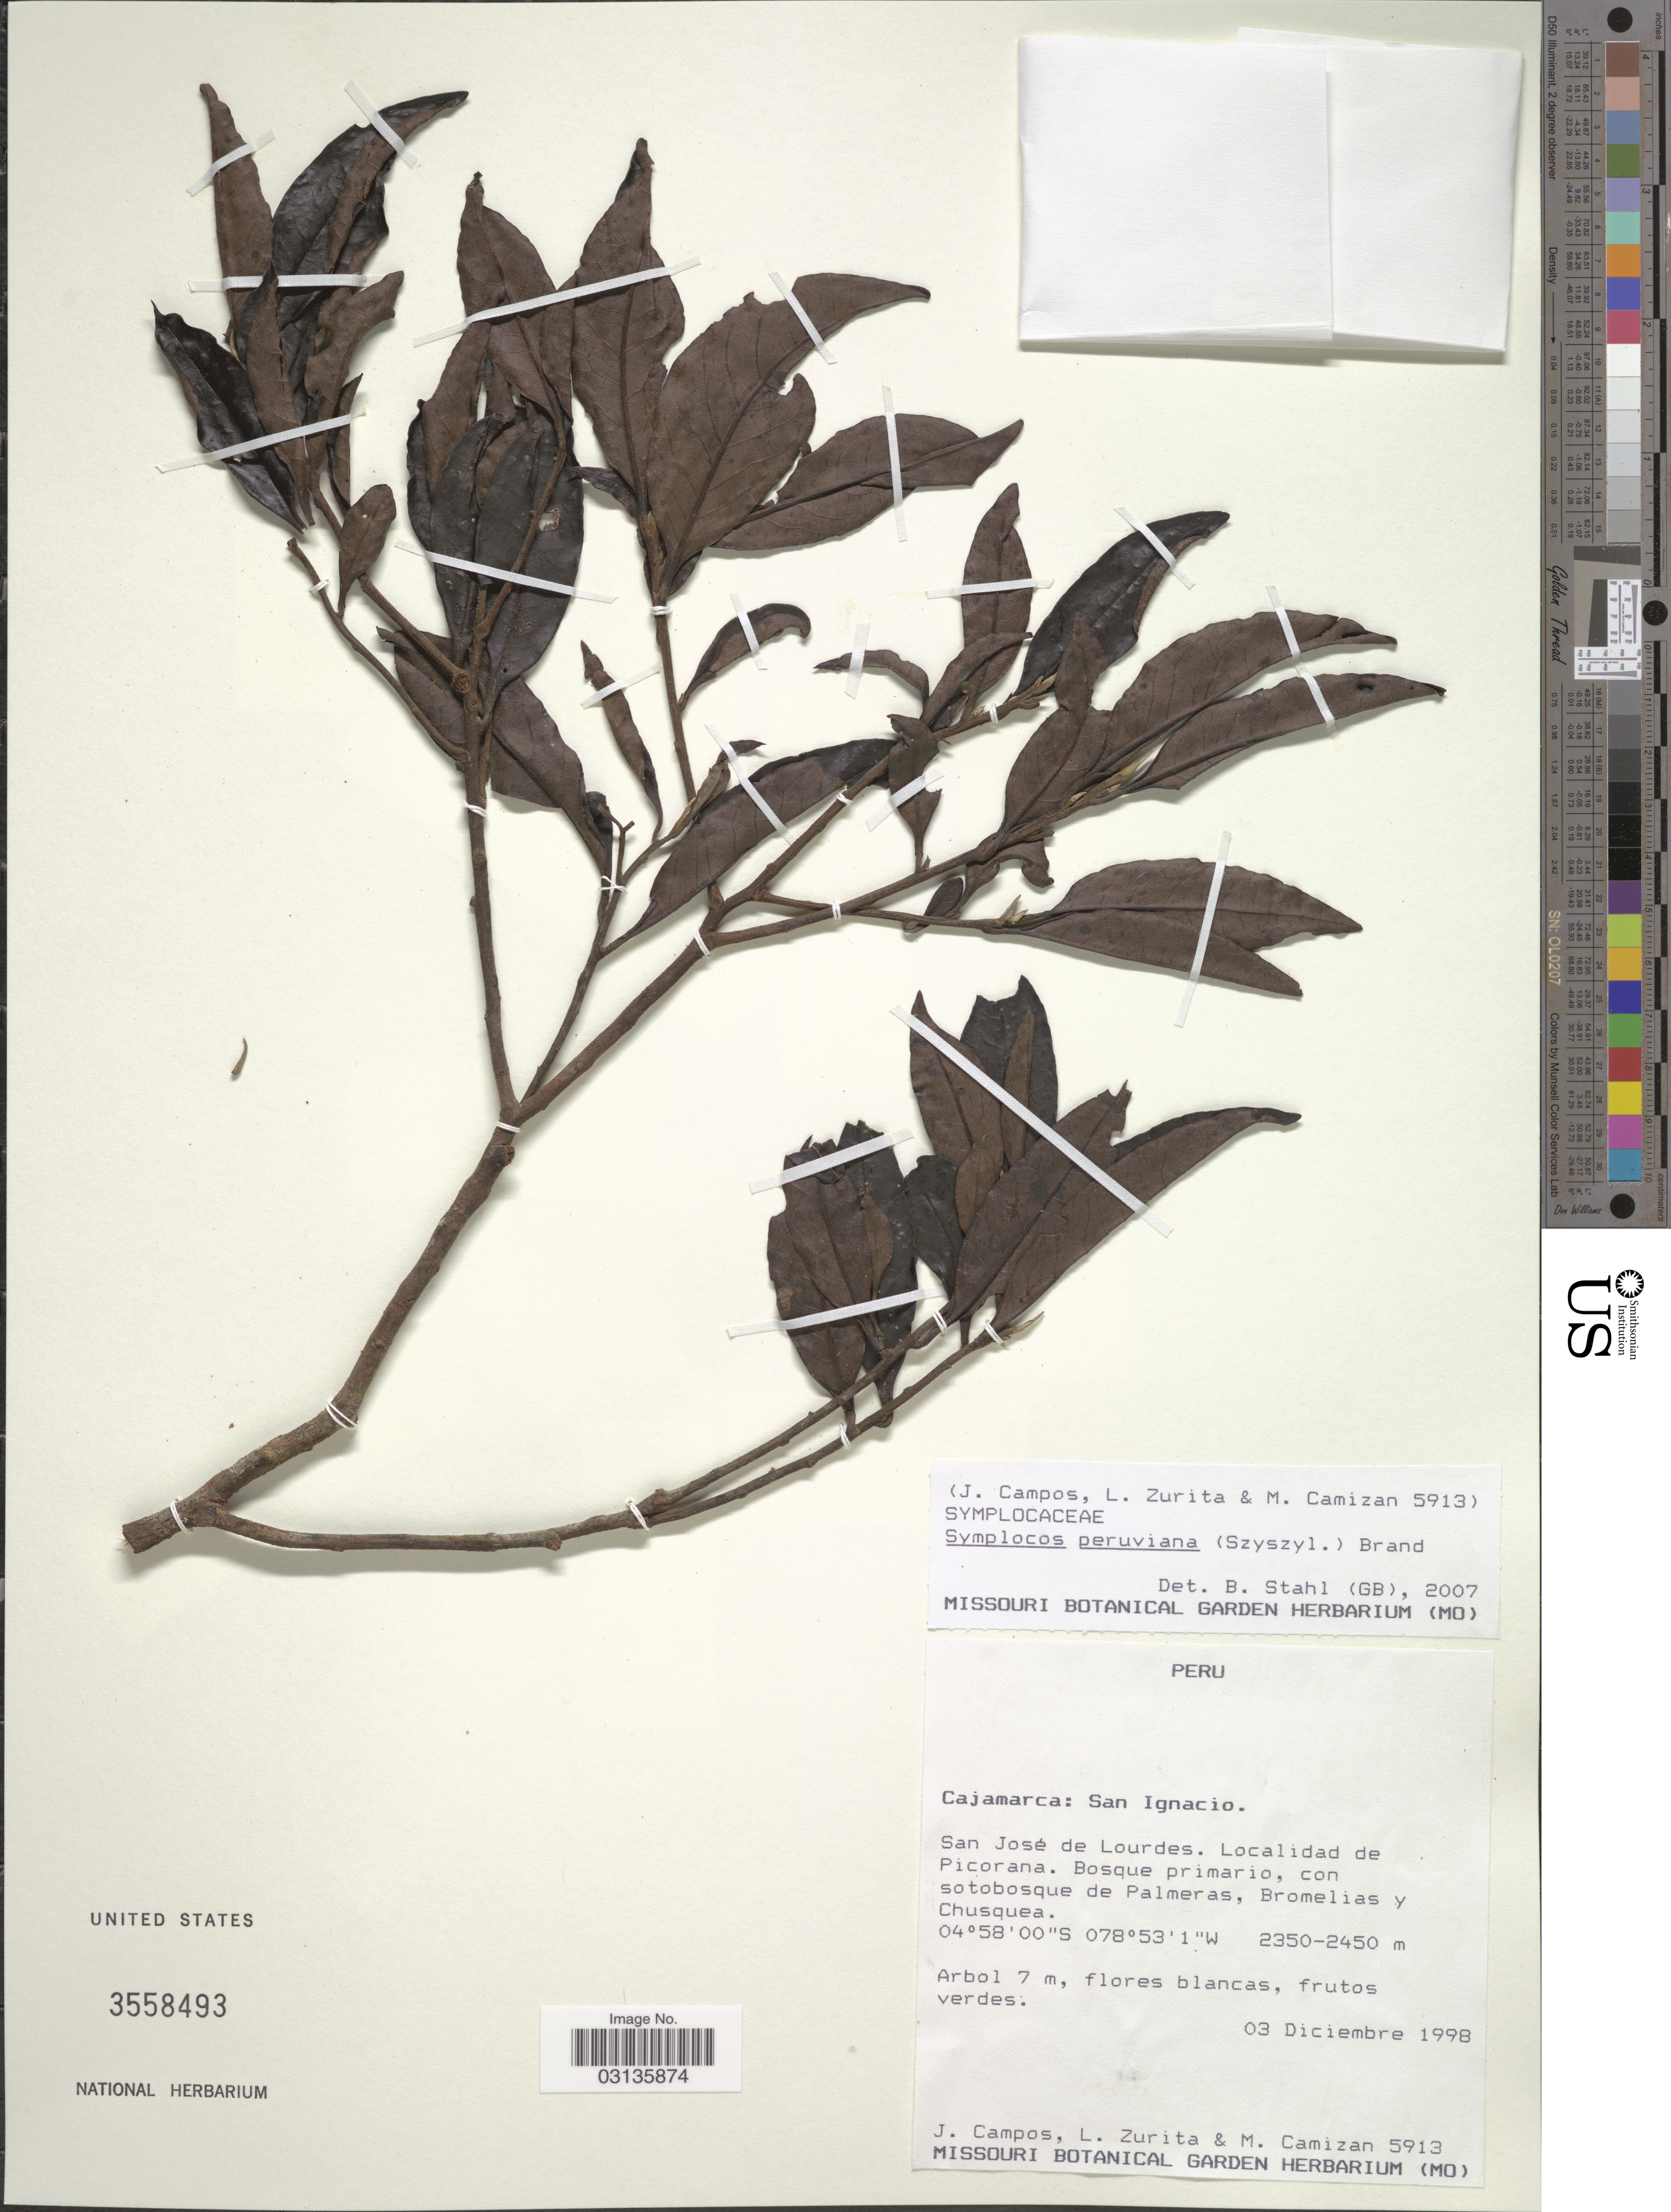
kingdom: Plantae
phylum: Tracheophyta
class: Magnoliopsida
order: Ericales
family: Symplocaceae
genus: Symplocos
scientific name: Symplocos peruviana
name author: (Szyszyl.) Brand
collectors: J. Campos, L. Zurita & M. Camizan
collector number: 5913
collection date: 1998-12-03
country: Peru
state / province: Cajamarca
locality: San Ignacio. San José de Lourdes. Localidad de Picorana.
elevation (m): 2350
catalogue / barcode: US 3558493